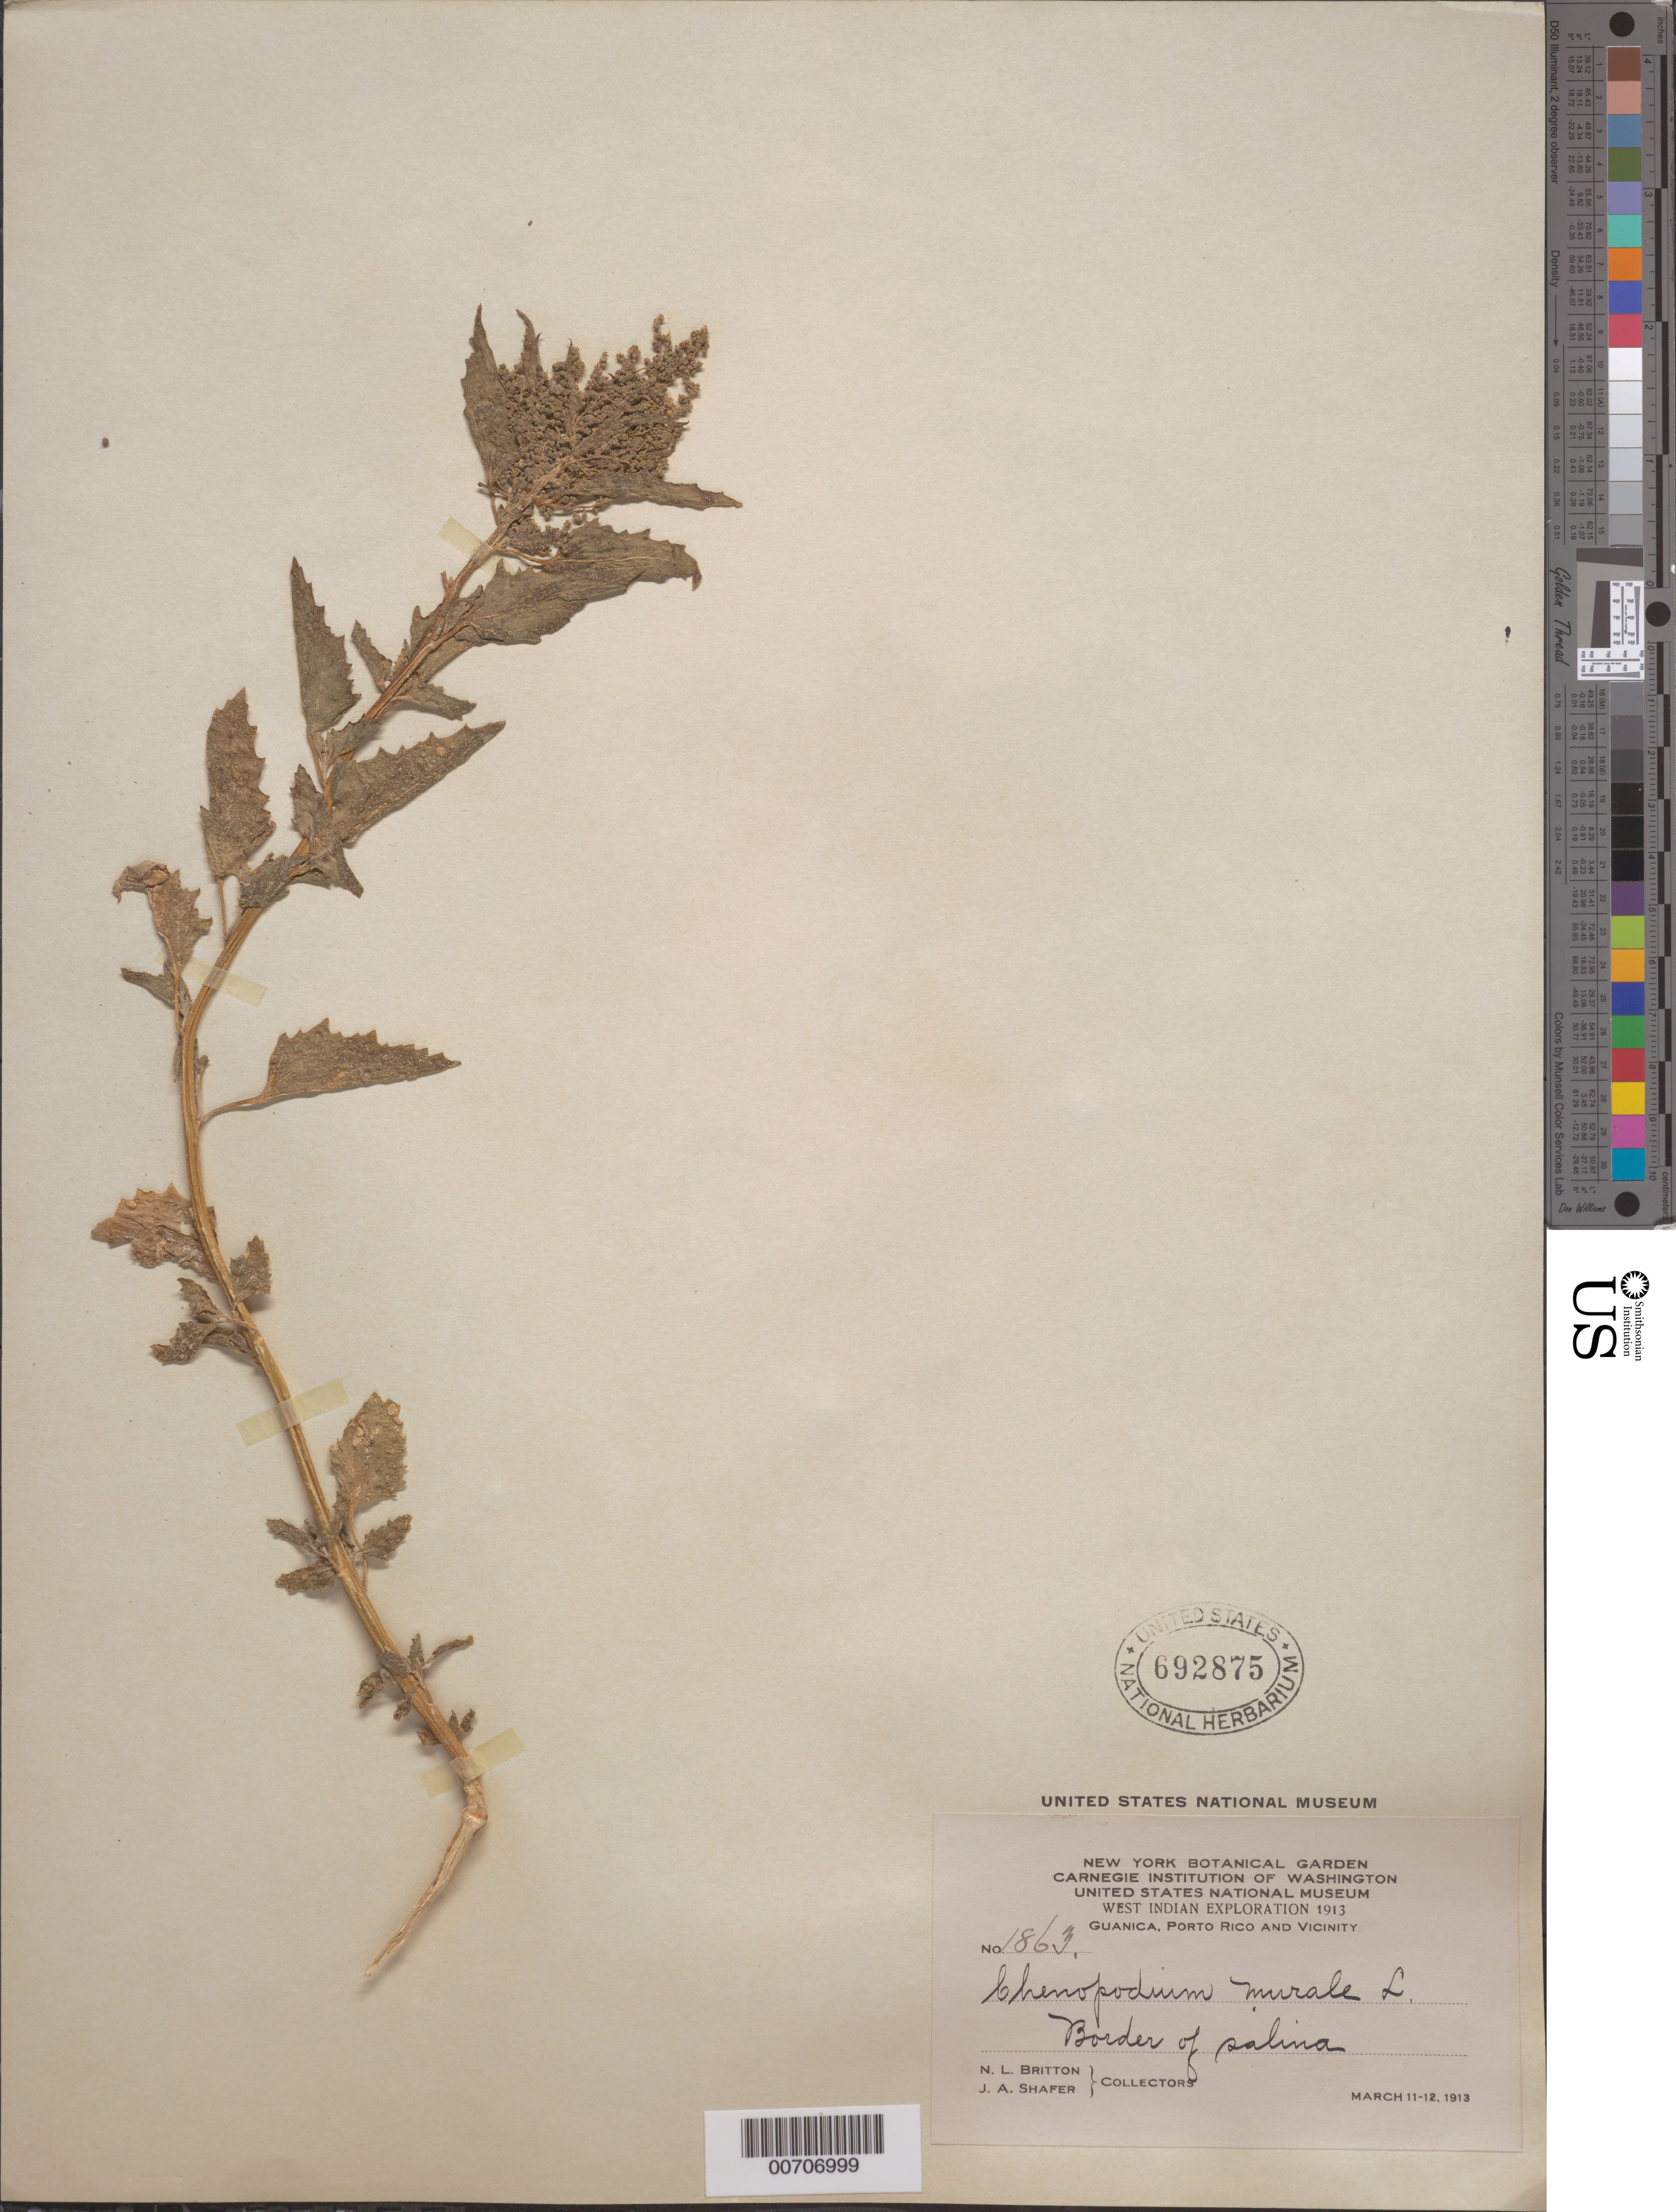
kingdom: Plantae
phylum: Tracheophyta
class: Magnoliopsida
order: Caryophyllales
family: Amaranthaceae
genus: Chenopodium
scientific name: Chenopodium murale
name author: L.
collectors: N. Britton & J. A. Shafer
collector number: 1863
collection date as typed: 11 Mar 1913 and 12 Mar 1913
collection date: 1913-03-11,1913-03-12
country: Puerto Rico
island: Greater Antilles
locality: Guanica, vic of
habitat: Border of salina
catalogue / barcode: US 692875